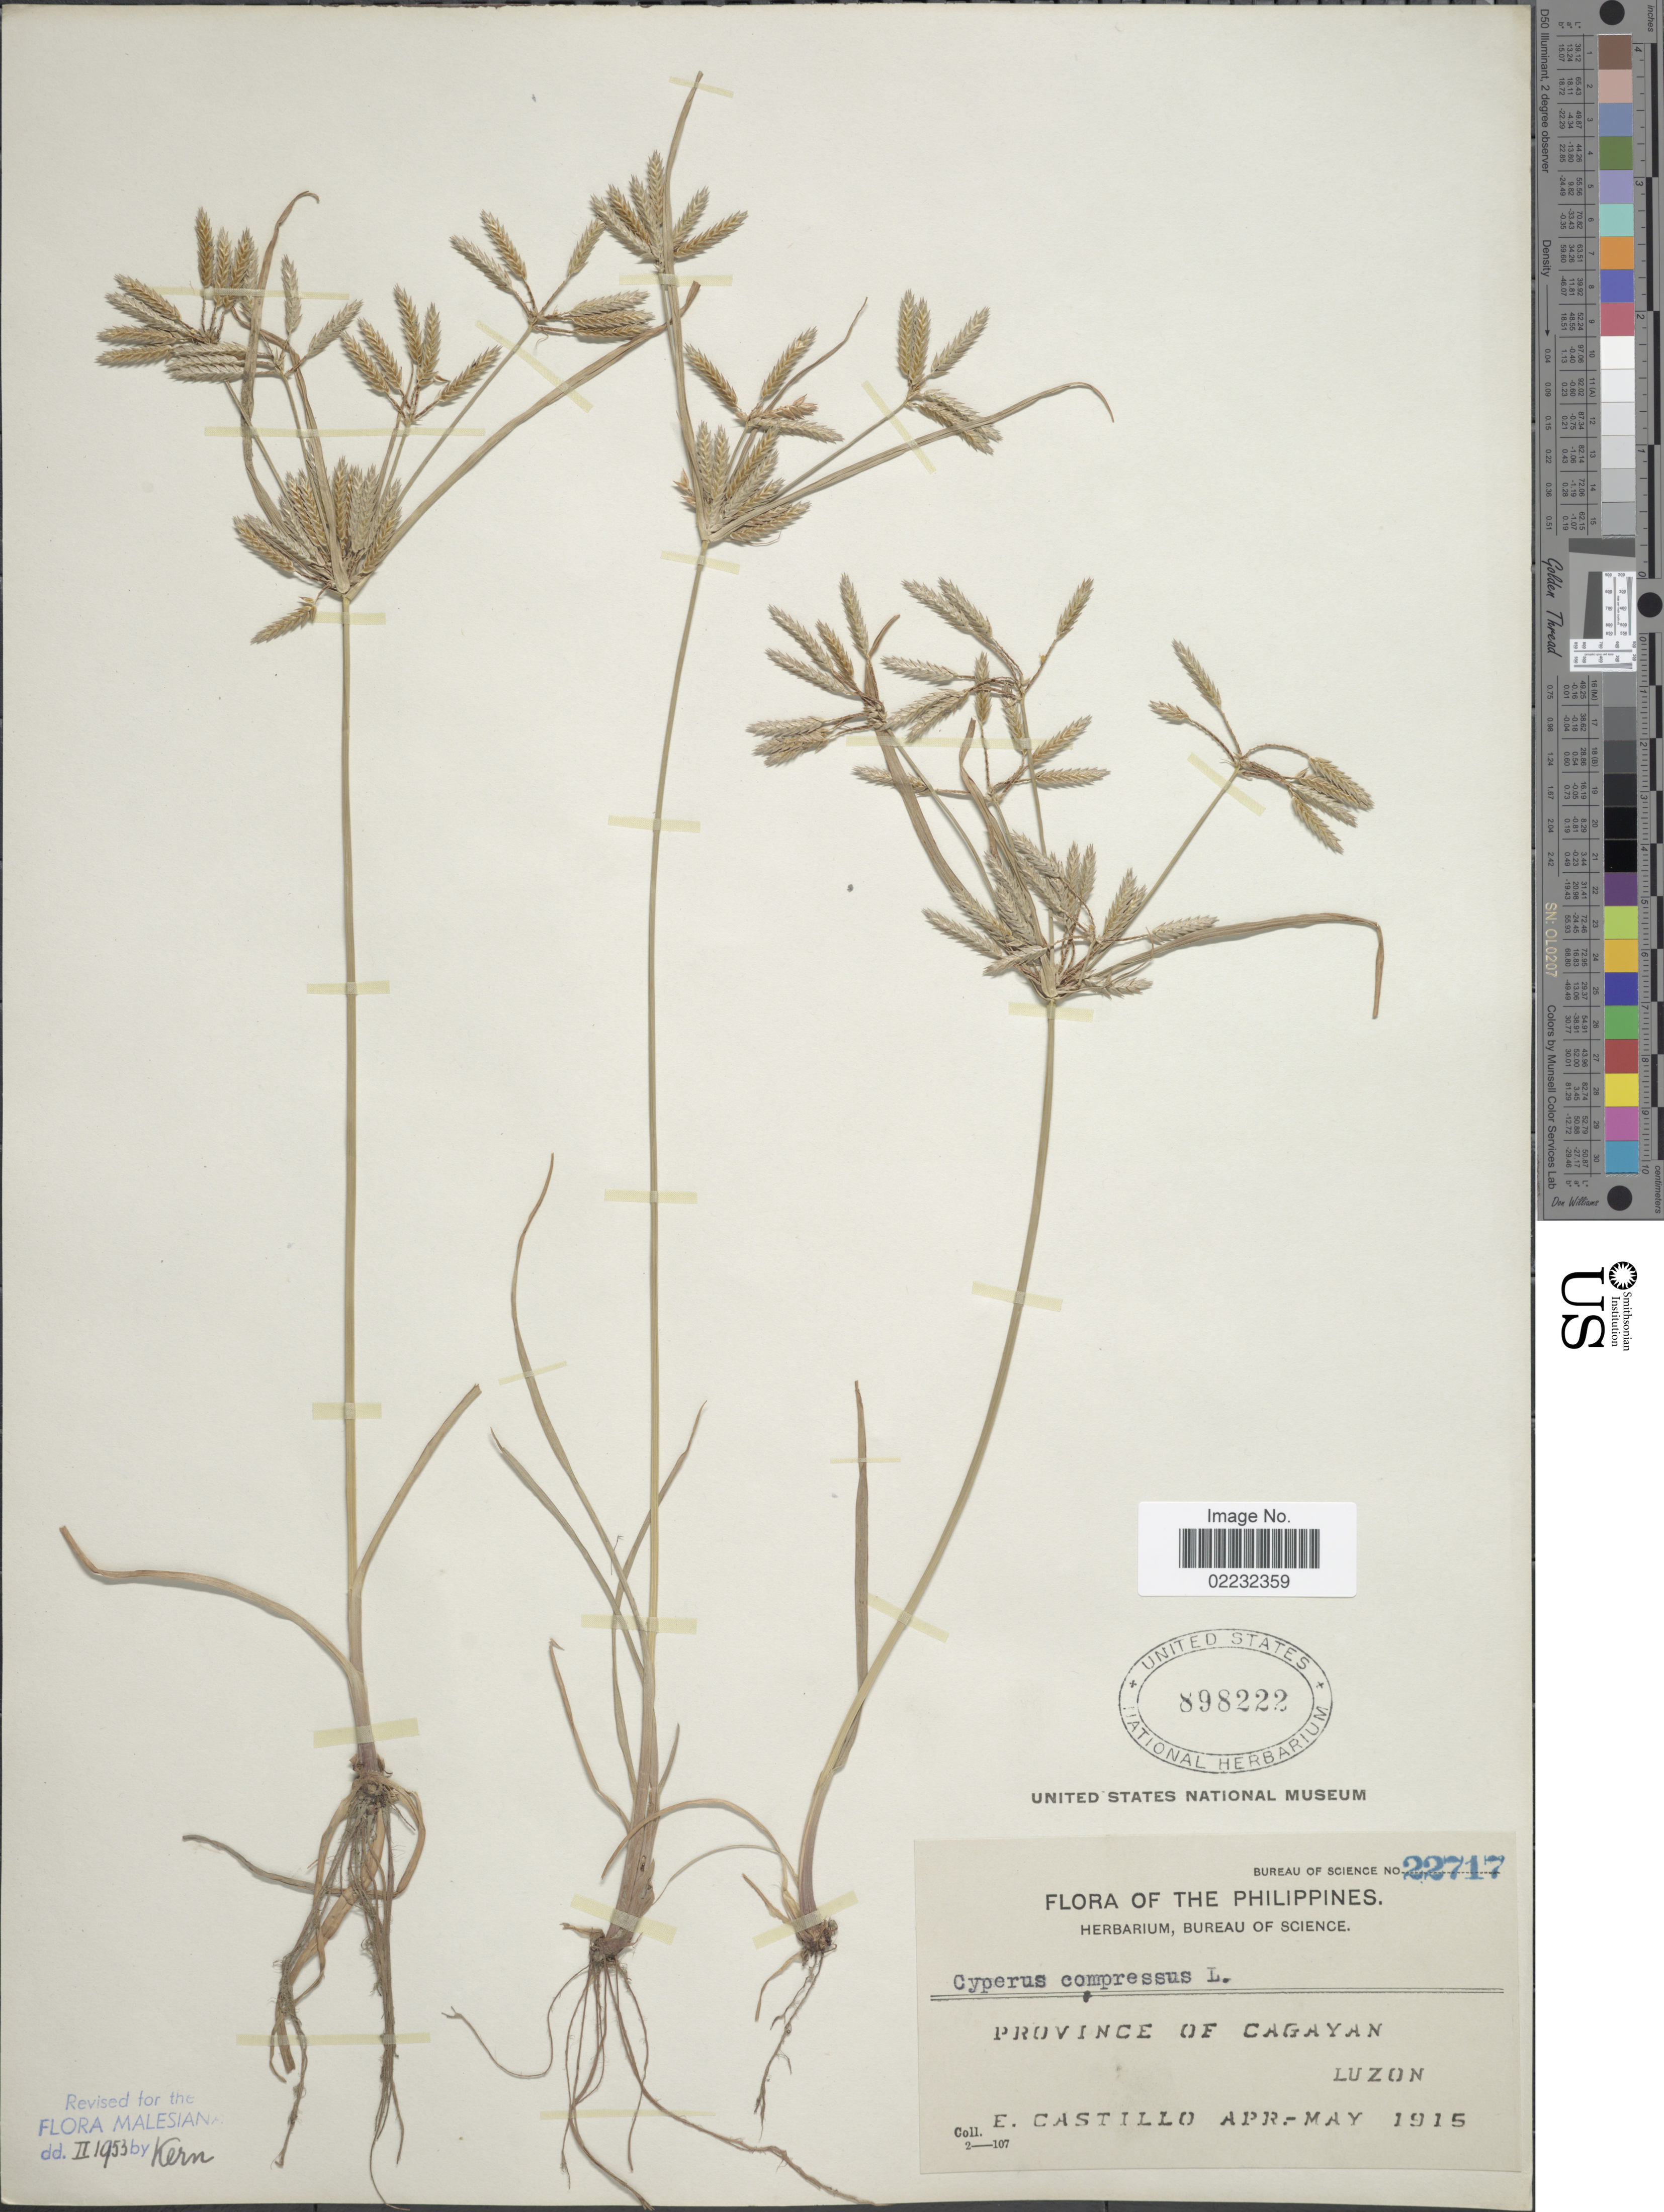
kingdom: Plantae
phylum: Tracheophyta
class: Liliopsida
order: Poales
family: Cyperaceae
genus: Cyperus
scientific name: Cyperus compressus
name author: L.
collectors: E. Castillo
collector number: Bureau of Science 22717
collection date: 1915-04/1915-05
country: Philippines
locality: Province of Cagayan, Luzon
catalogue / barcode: US 898222